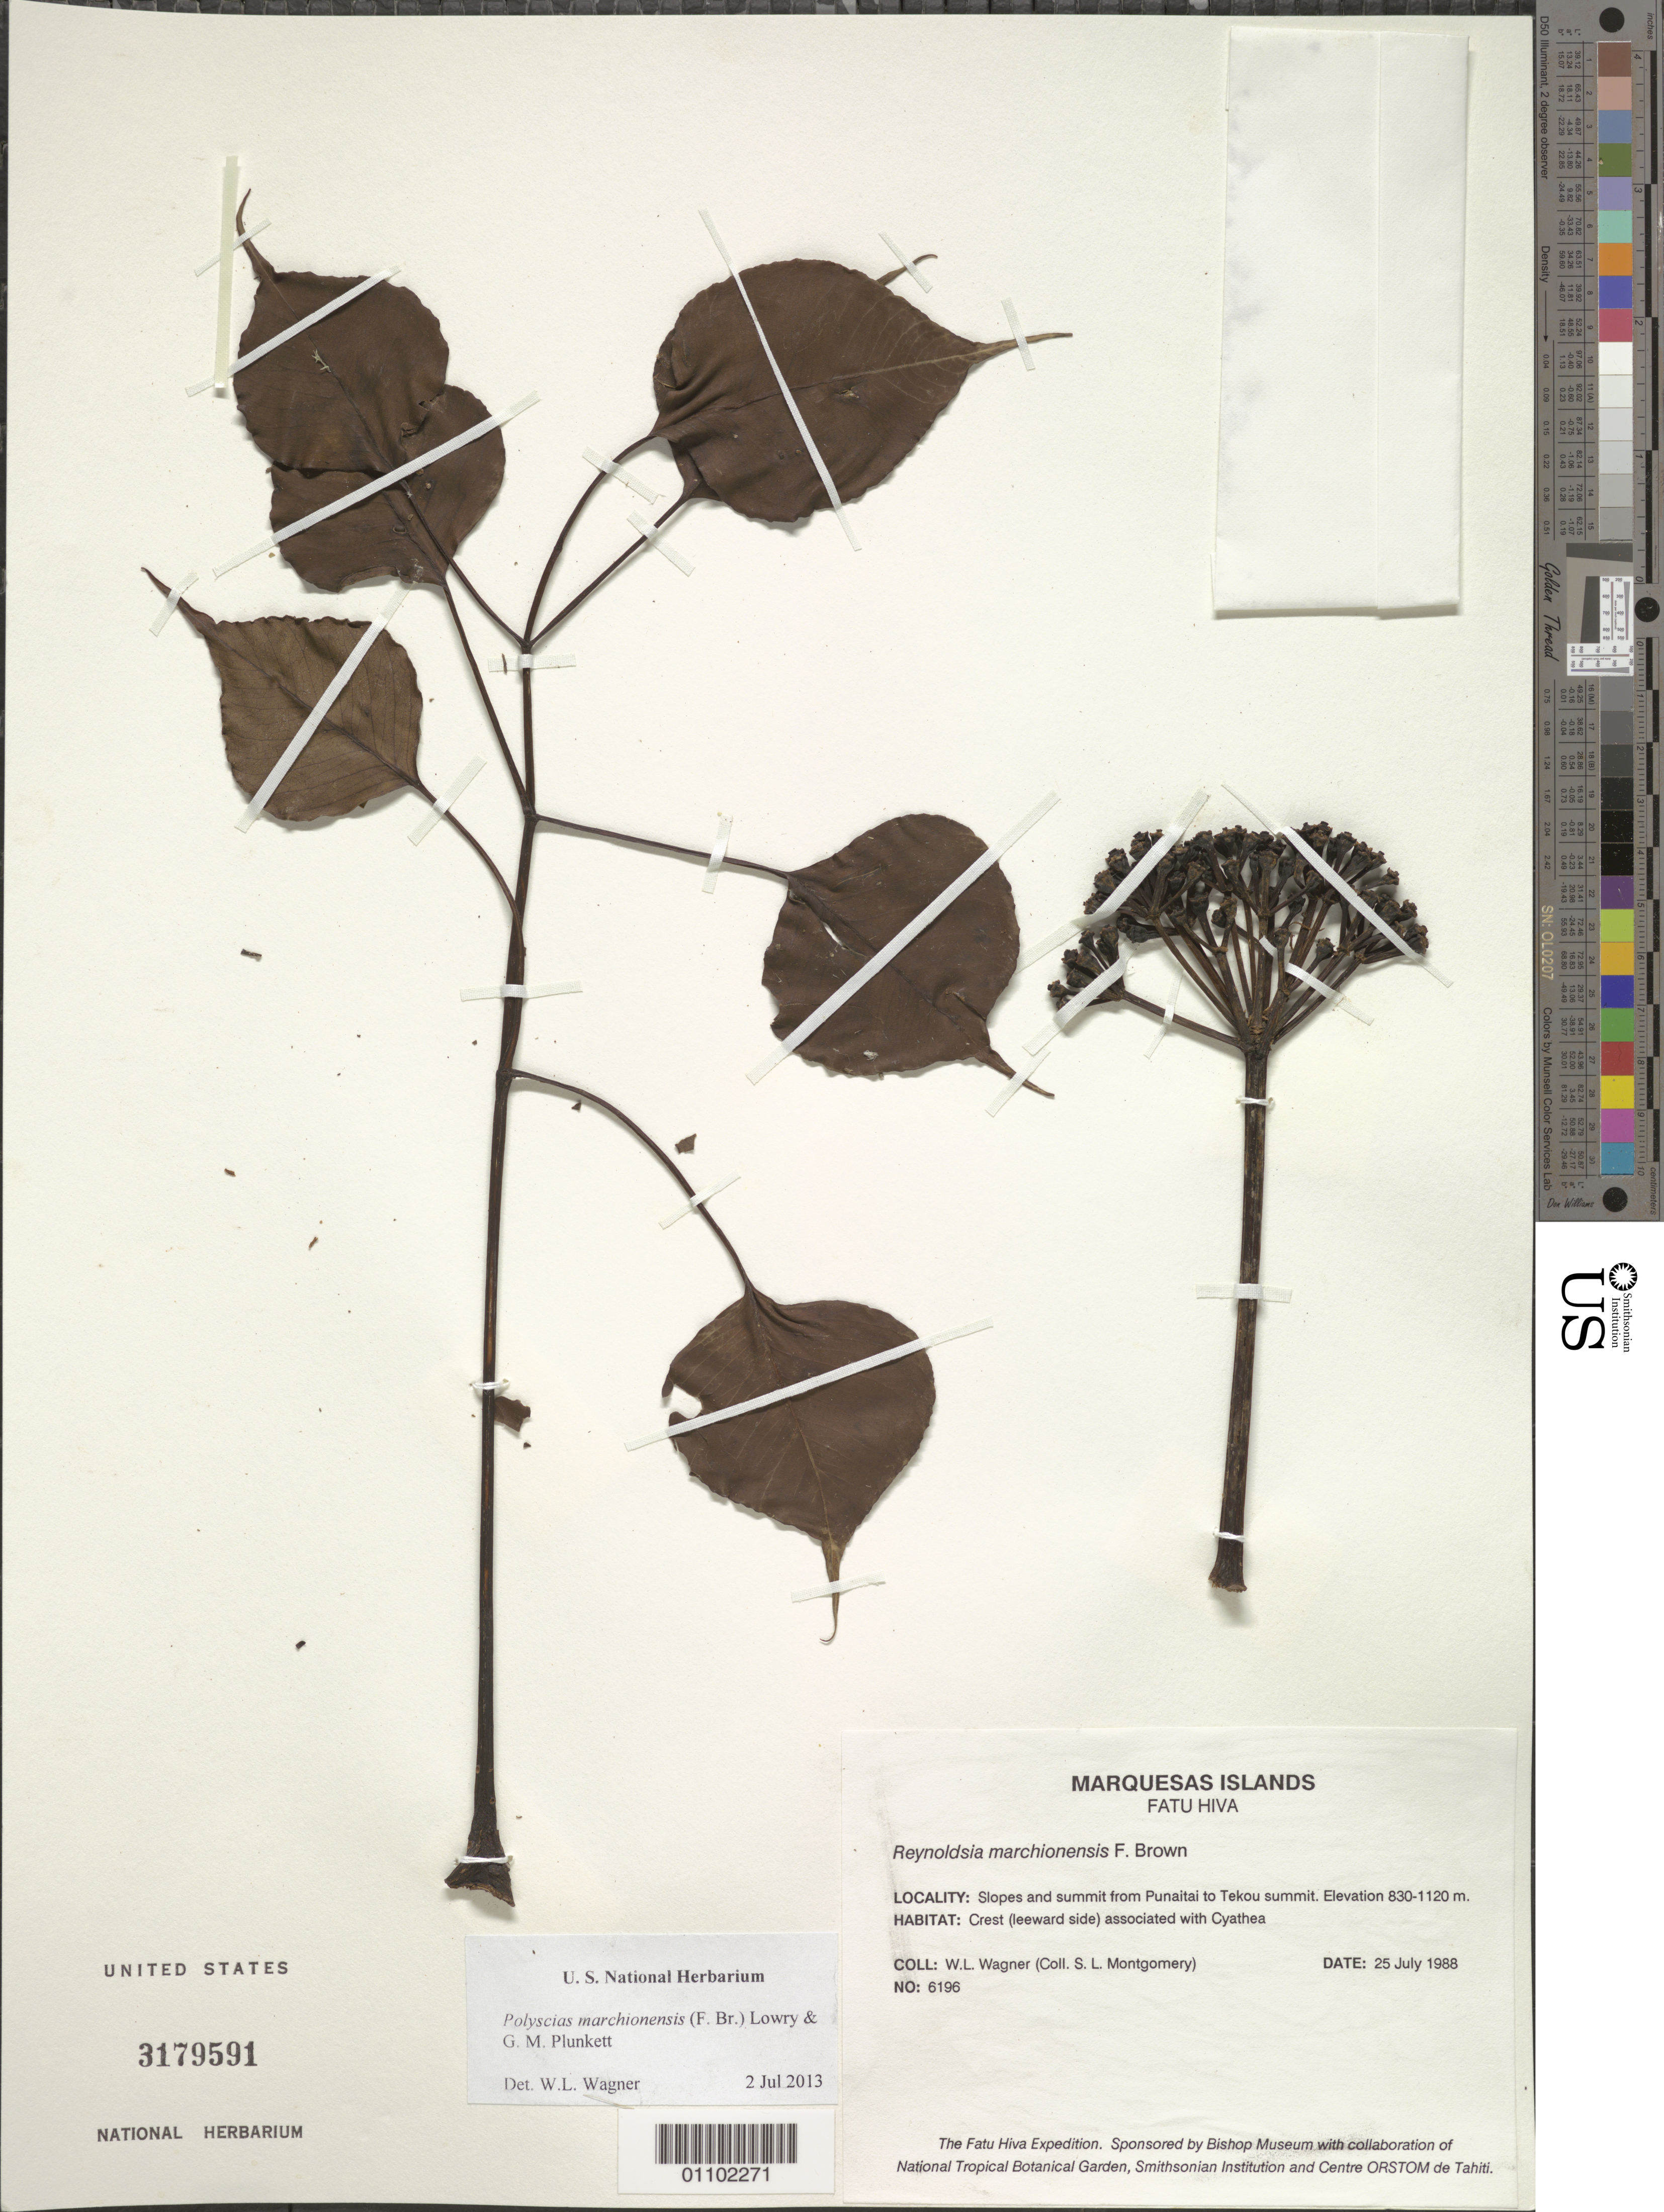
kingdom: Plantae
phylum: Tracheophyta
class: Magnoliopsida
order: Apiales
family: Araliaceae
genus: Polyscias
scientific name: Polyscias marchionensis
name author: (F. Br.) T.K. Lowery & G. M. Plunkett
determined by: Lorence, David H., (PTBG), National Tropical Botanical Garden (UNITED STATES)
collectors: W. L. Wagner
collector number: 6196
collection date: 1988-07-25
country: French Polynesia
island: Fatu Hiva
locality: slopes and summit from Punaitai to Tekou summit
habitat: Crest (leeward side) associated with Cyathea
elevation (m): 830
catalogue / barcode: US 3179591